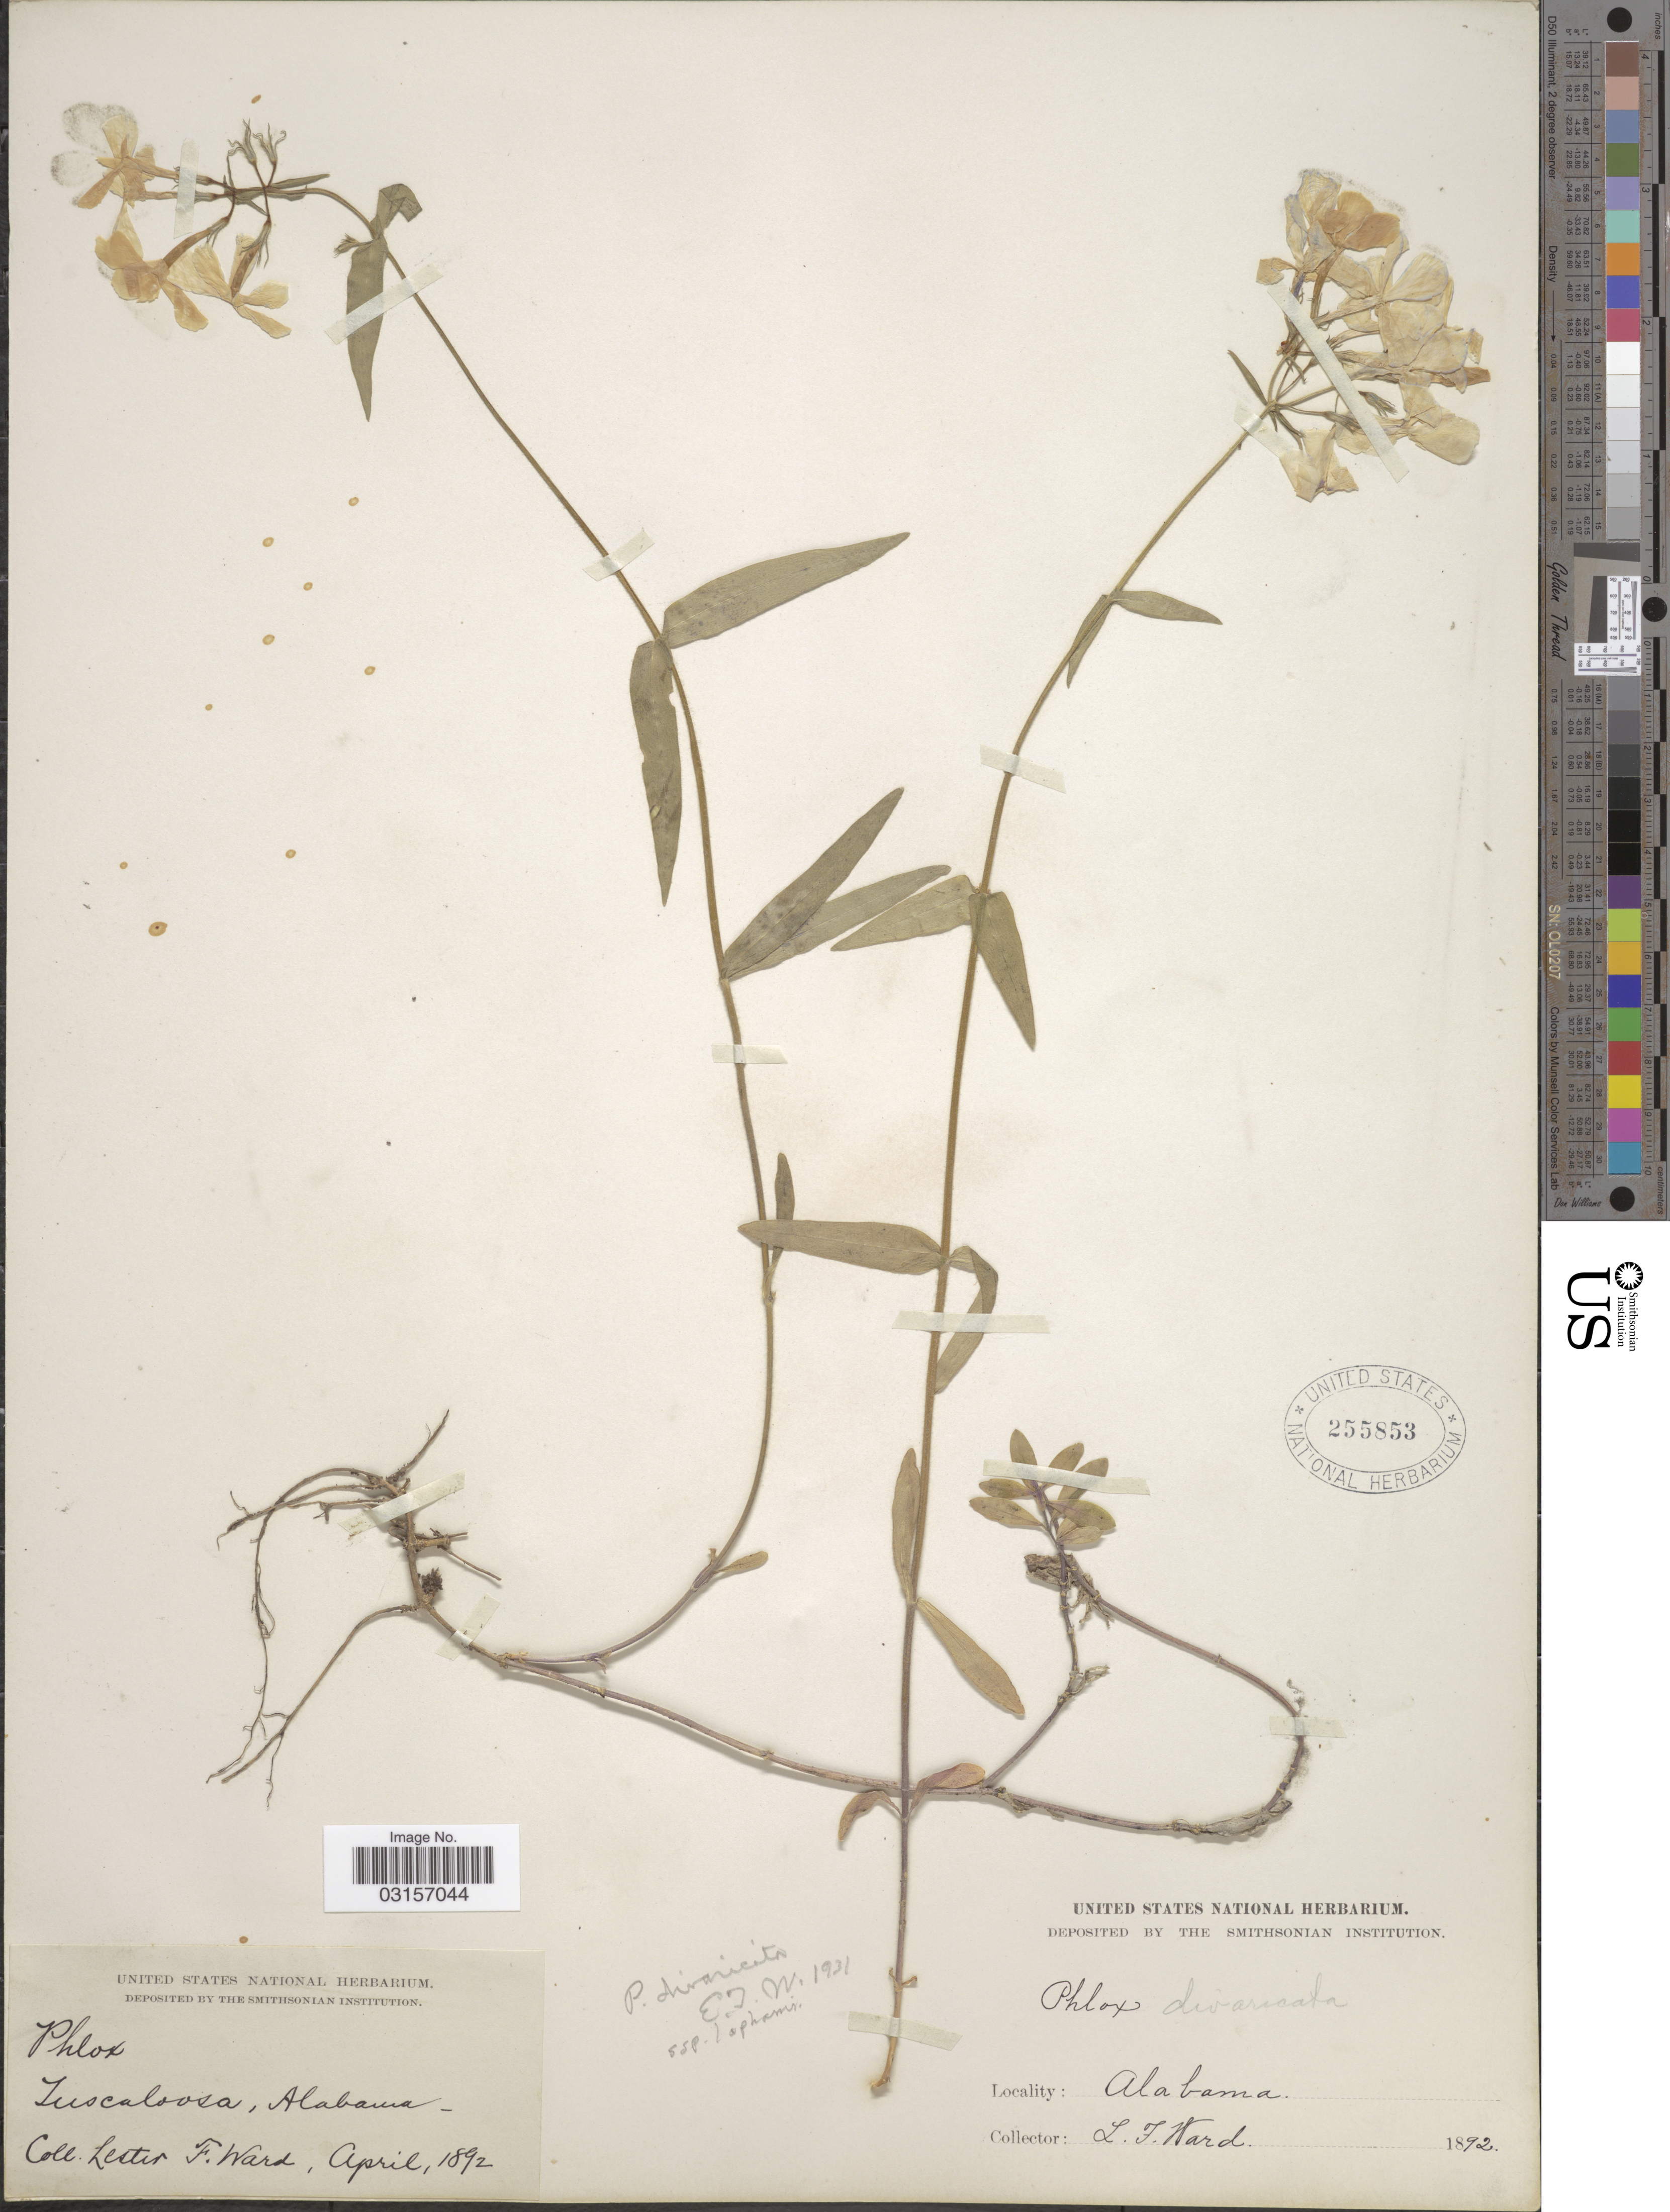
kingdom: Plantae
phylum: Tracheophyta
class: Magnoliopsida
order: Ericales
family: Polemoniaceae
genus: Phlox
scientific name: Phlox divaricata subsp. laphamii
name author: (Alph. Wood) Wherry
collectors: L. F. Ward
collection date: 1892-04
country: United States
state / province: Alabama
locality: Tuscaloosa.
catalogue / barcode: US 255853